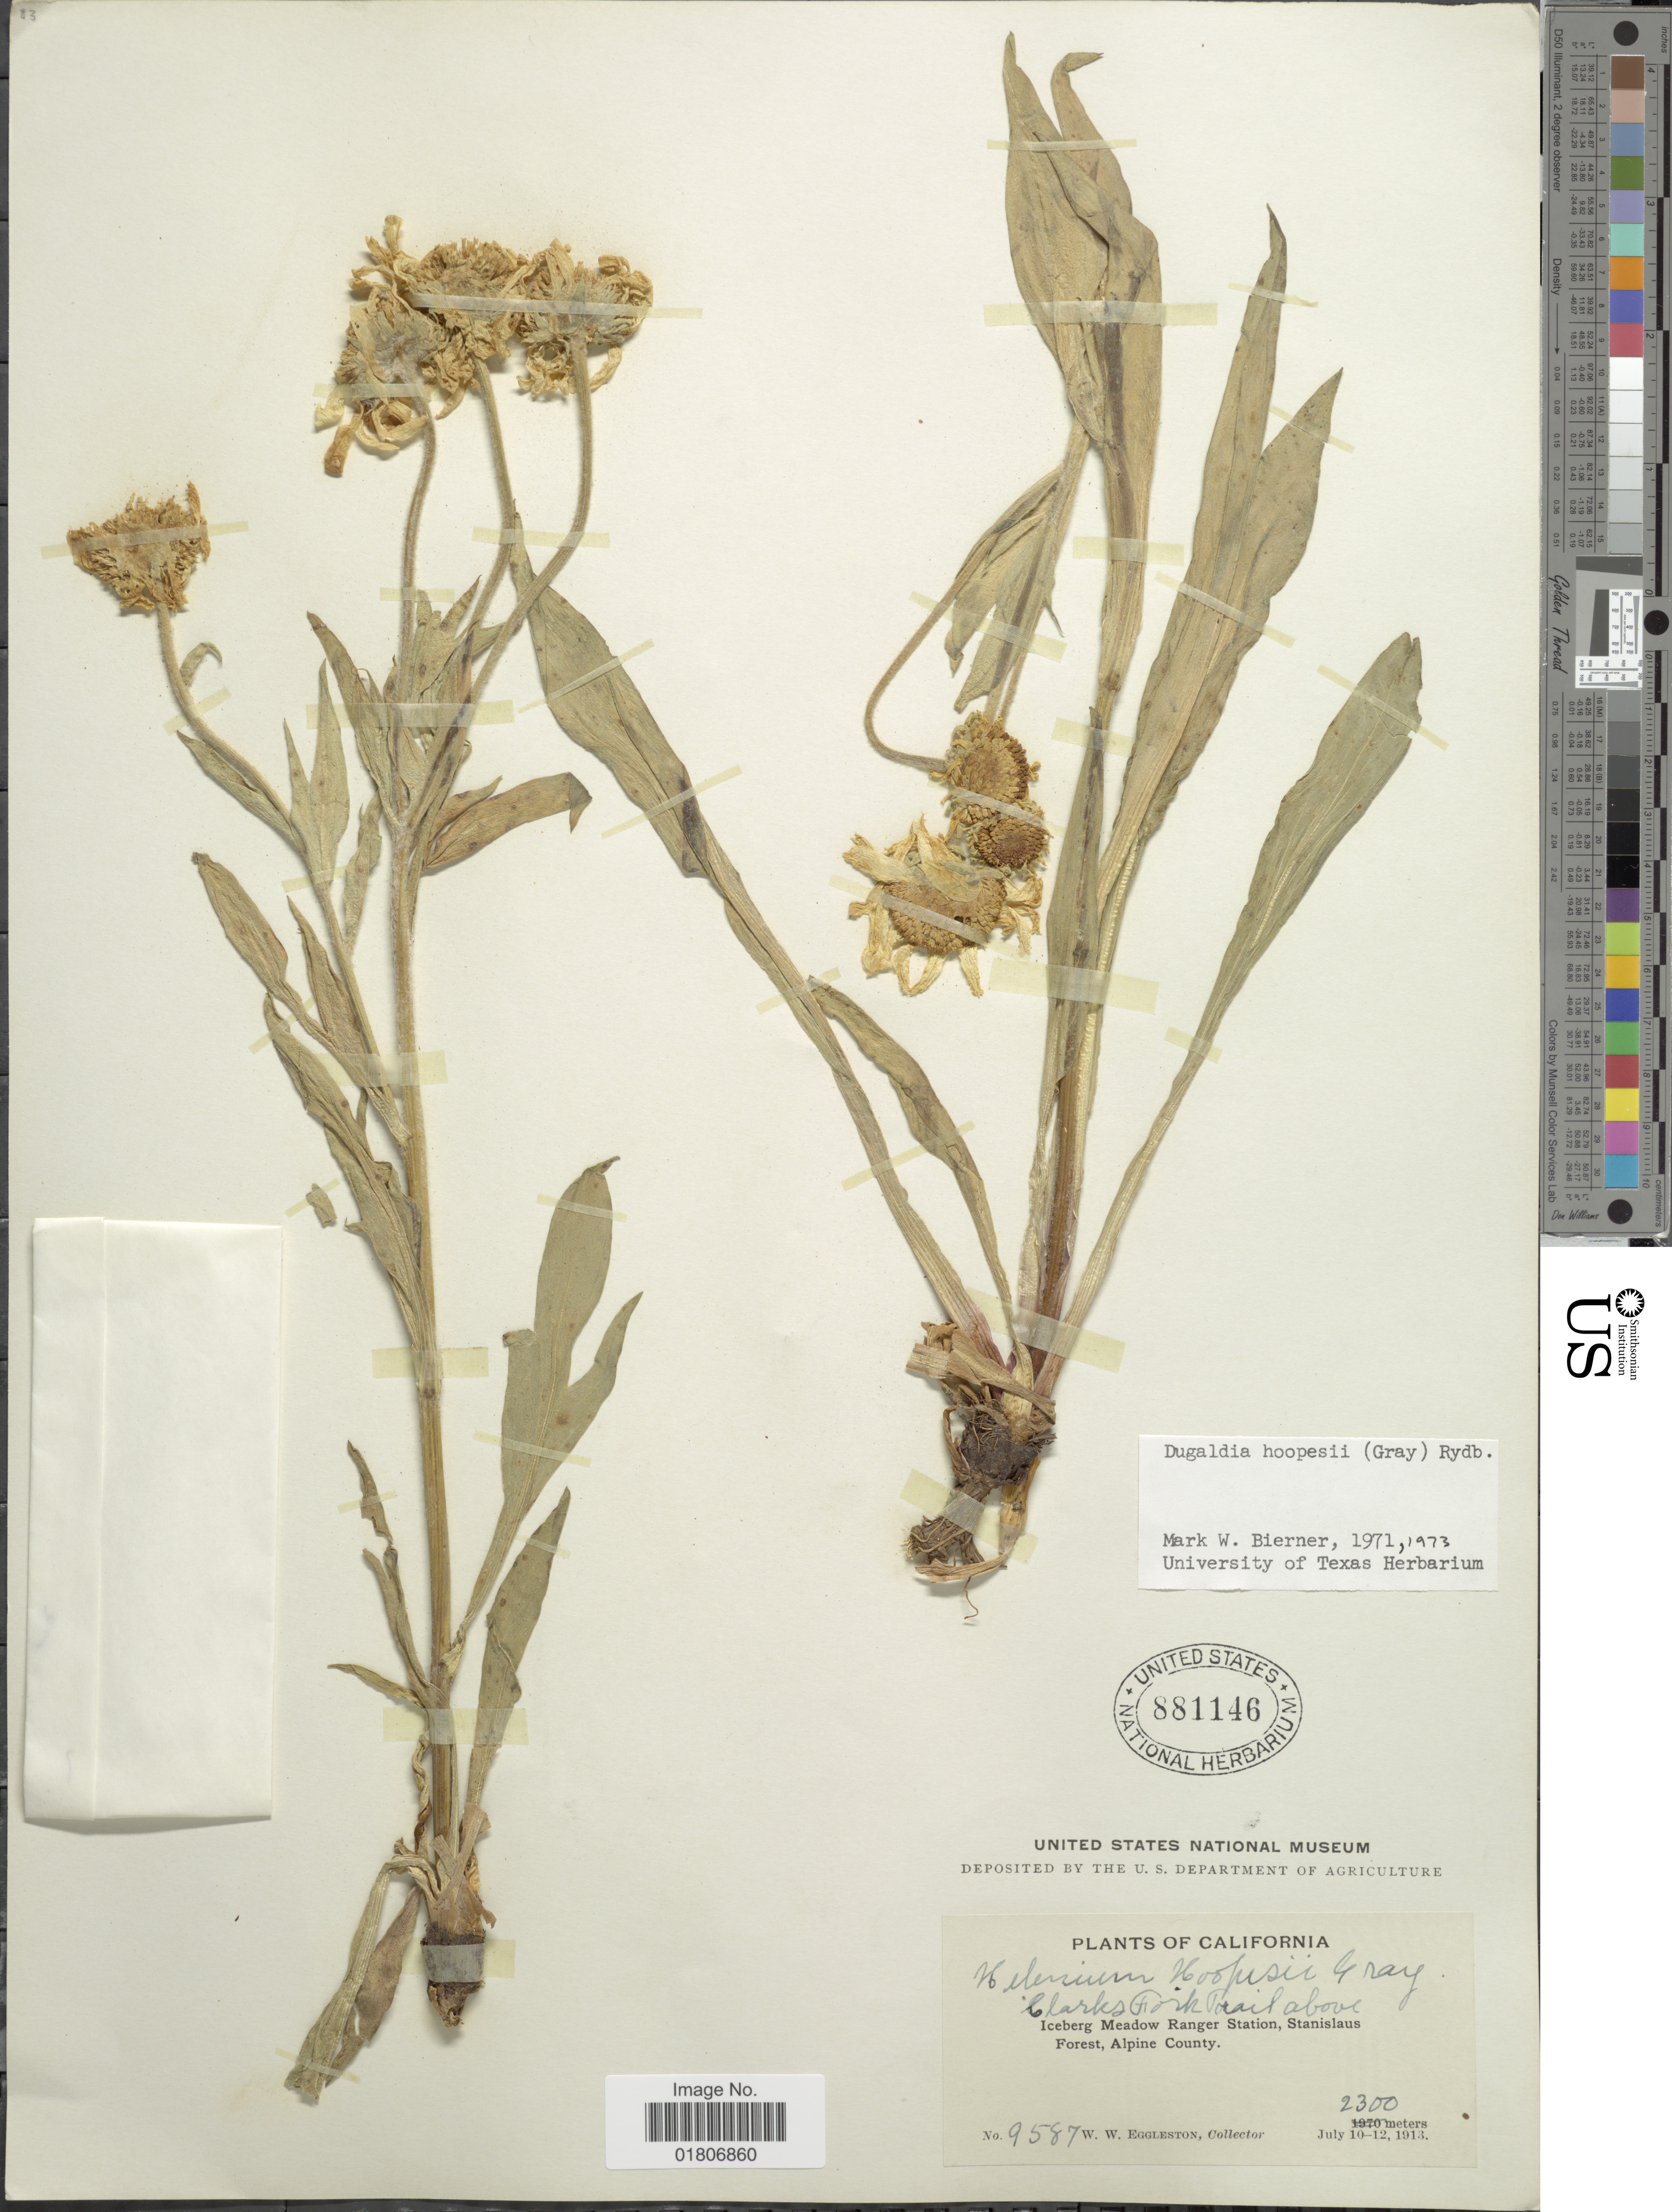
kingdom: Plantae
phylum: Tracheophyta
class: Magnoliopsida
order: Asterales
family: Asteraceae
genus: Dugaldia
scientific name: Dugaldia hoopesii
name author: (A. Gray) Rydb.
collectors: W. W. Eggleston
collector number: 9587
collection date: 1913-07-10/1913-07-12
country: United States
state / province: California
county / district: Alpine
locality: Clarks Fork Trail above Iceberg Meadow Ranger Station, Stanislaus Forest, Alpine County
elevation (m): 2300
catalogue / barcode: US 881146